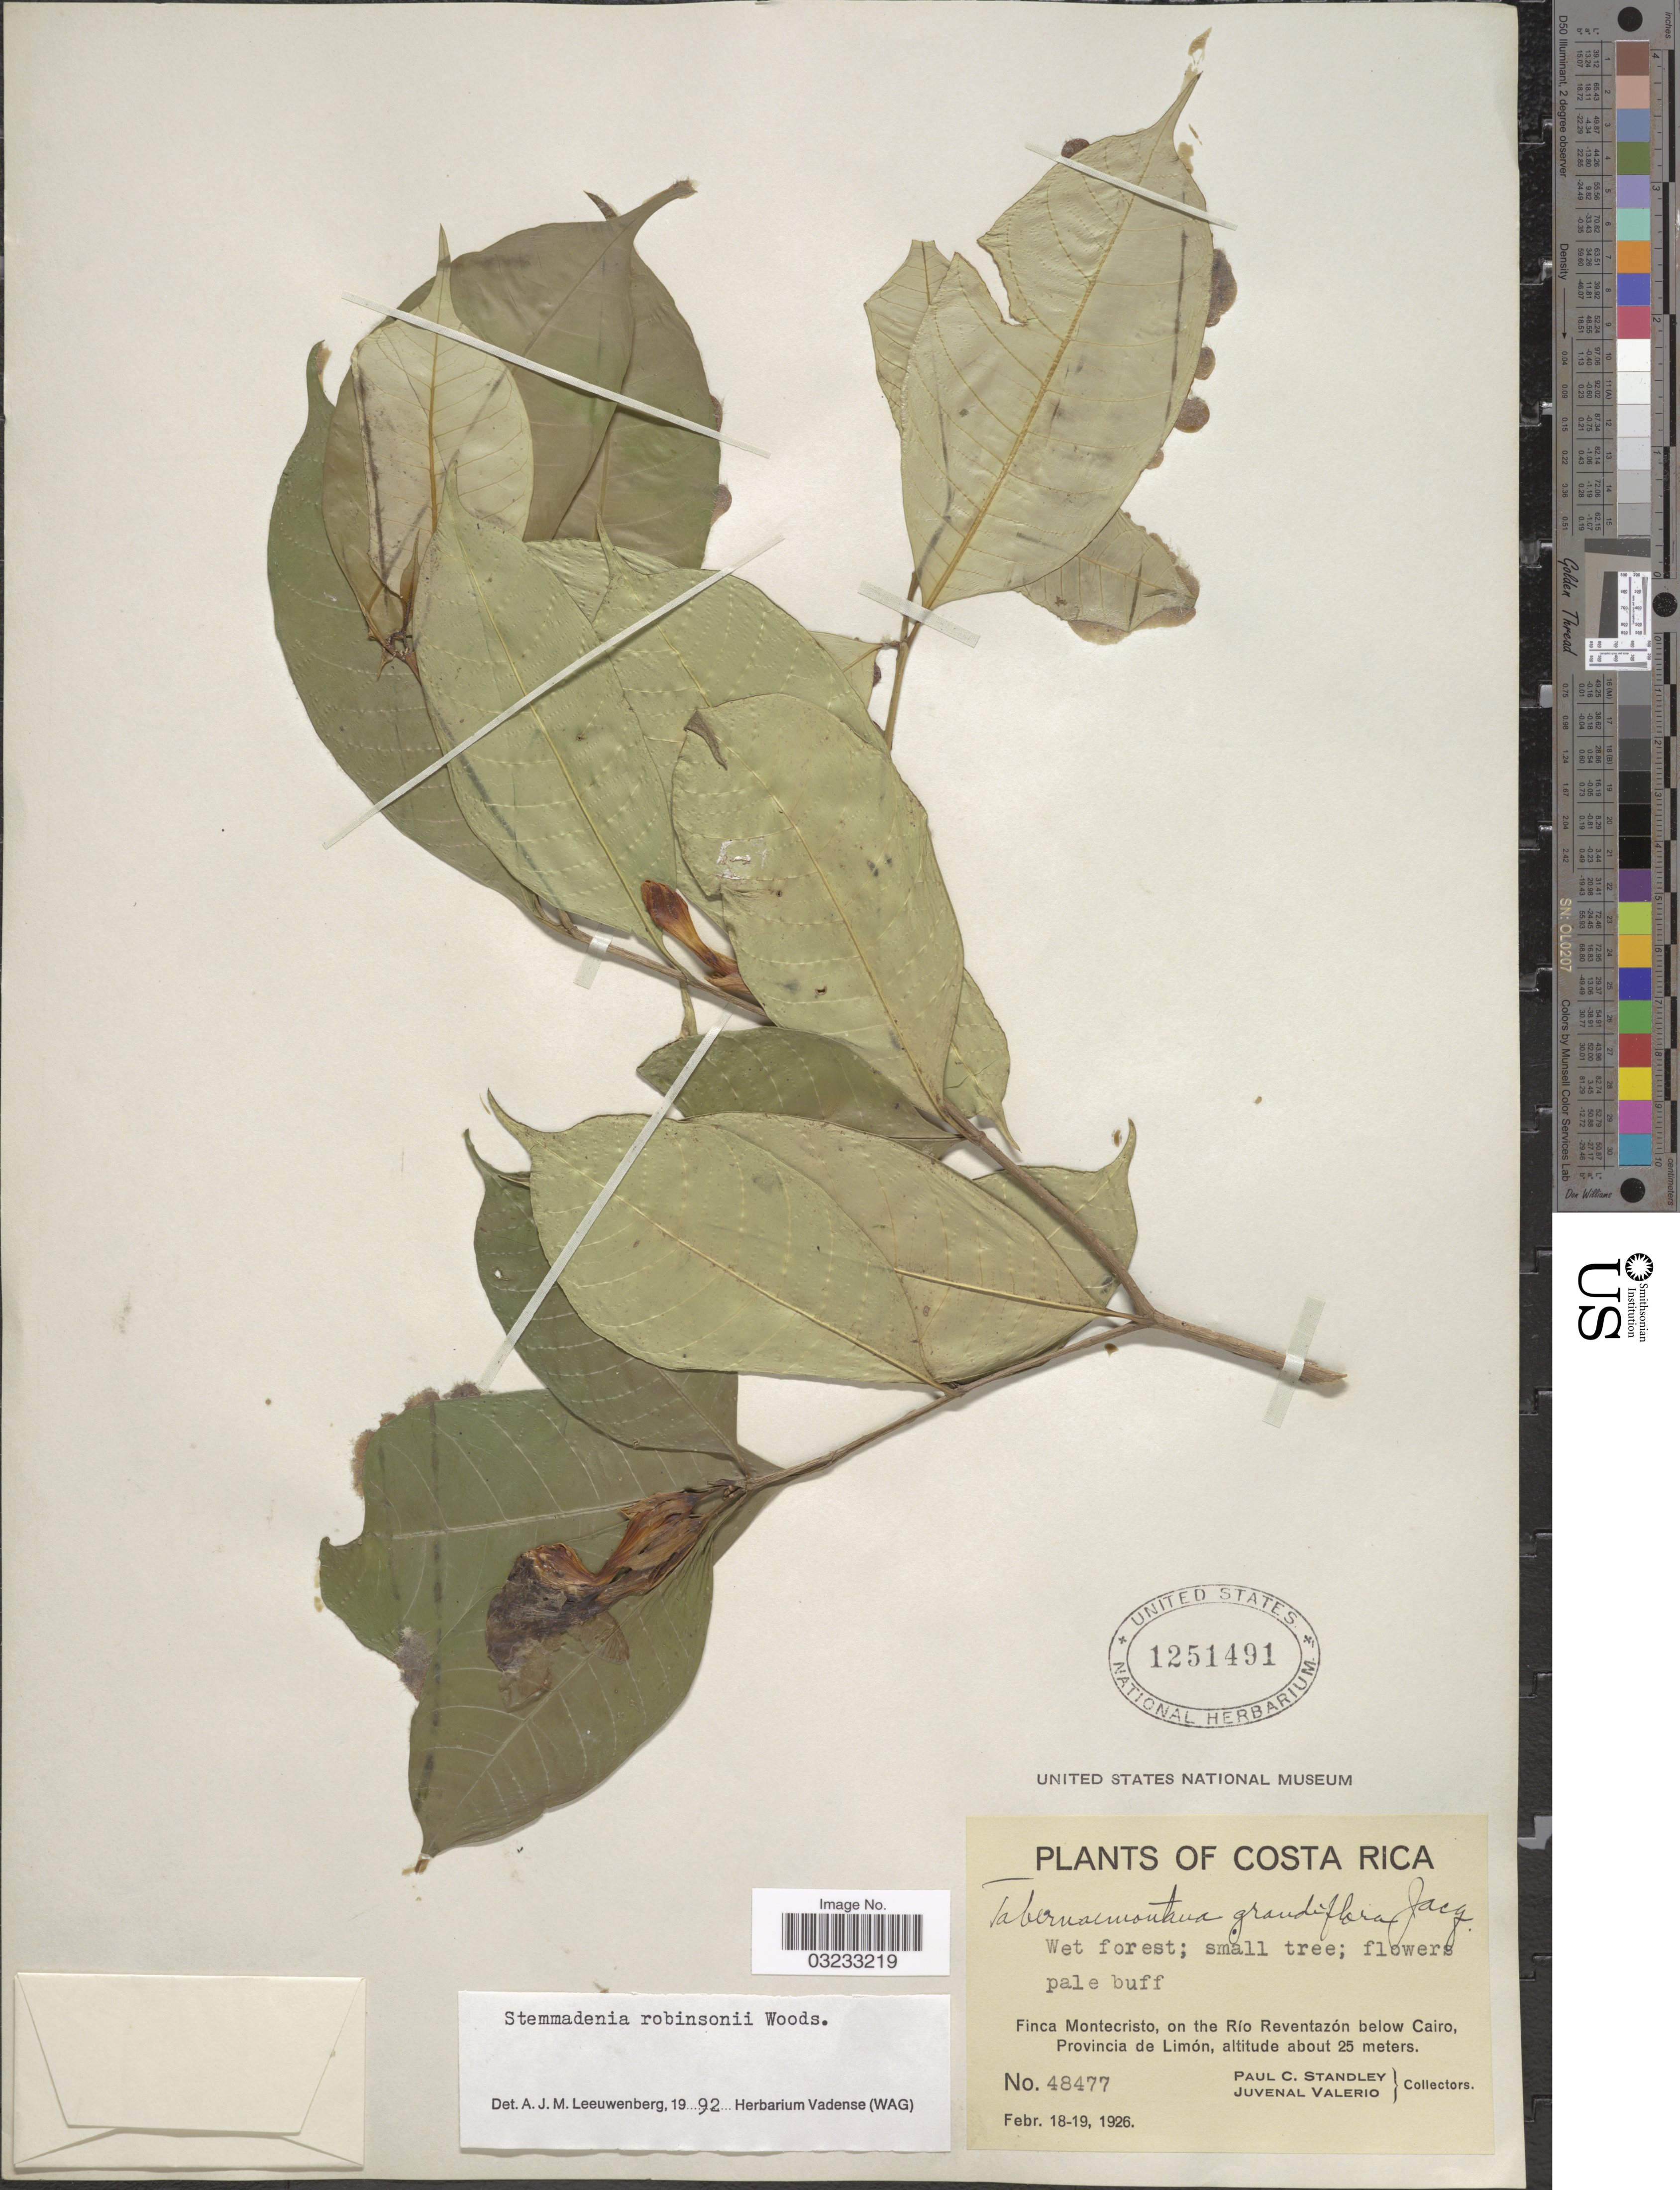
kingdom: Plantae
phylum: Tracheophyta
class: Magnoliopsida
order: Gentianales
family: Apocynaceae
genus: Stemmadenia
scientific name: Stemmadenia robinsonii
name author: Woodson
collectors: P. C. Standley & J. Valerio R.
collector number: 48477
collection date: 1926-02-18/1926-02-19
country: Costa Rica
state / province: Limón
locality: Finca Montecristo, on the Río Reventazón below Cairo.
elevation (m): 25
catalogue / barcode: US 1251491